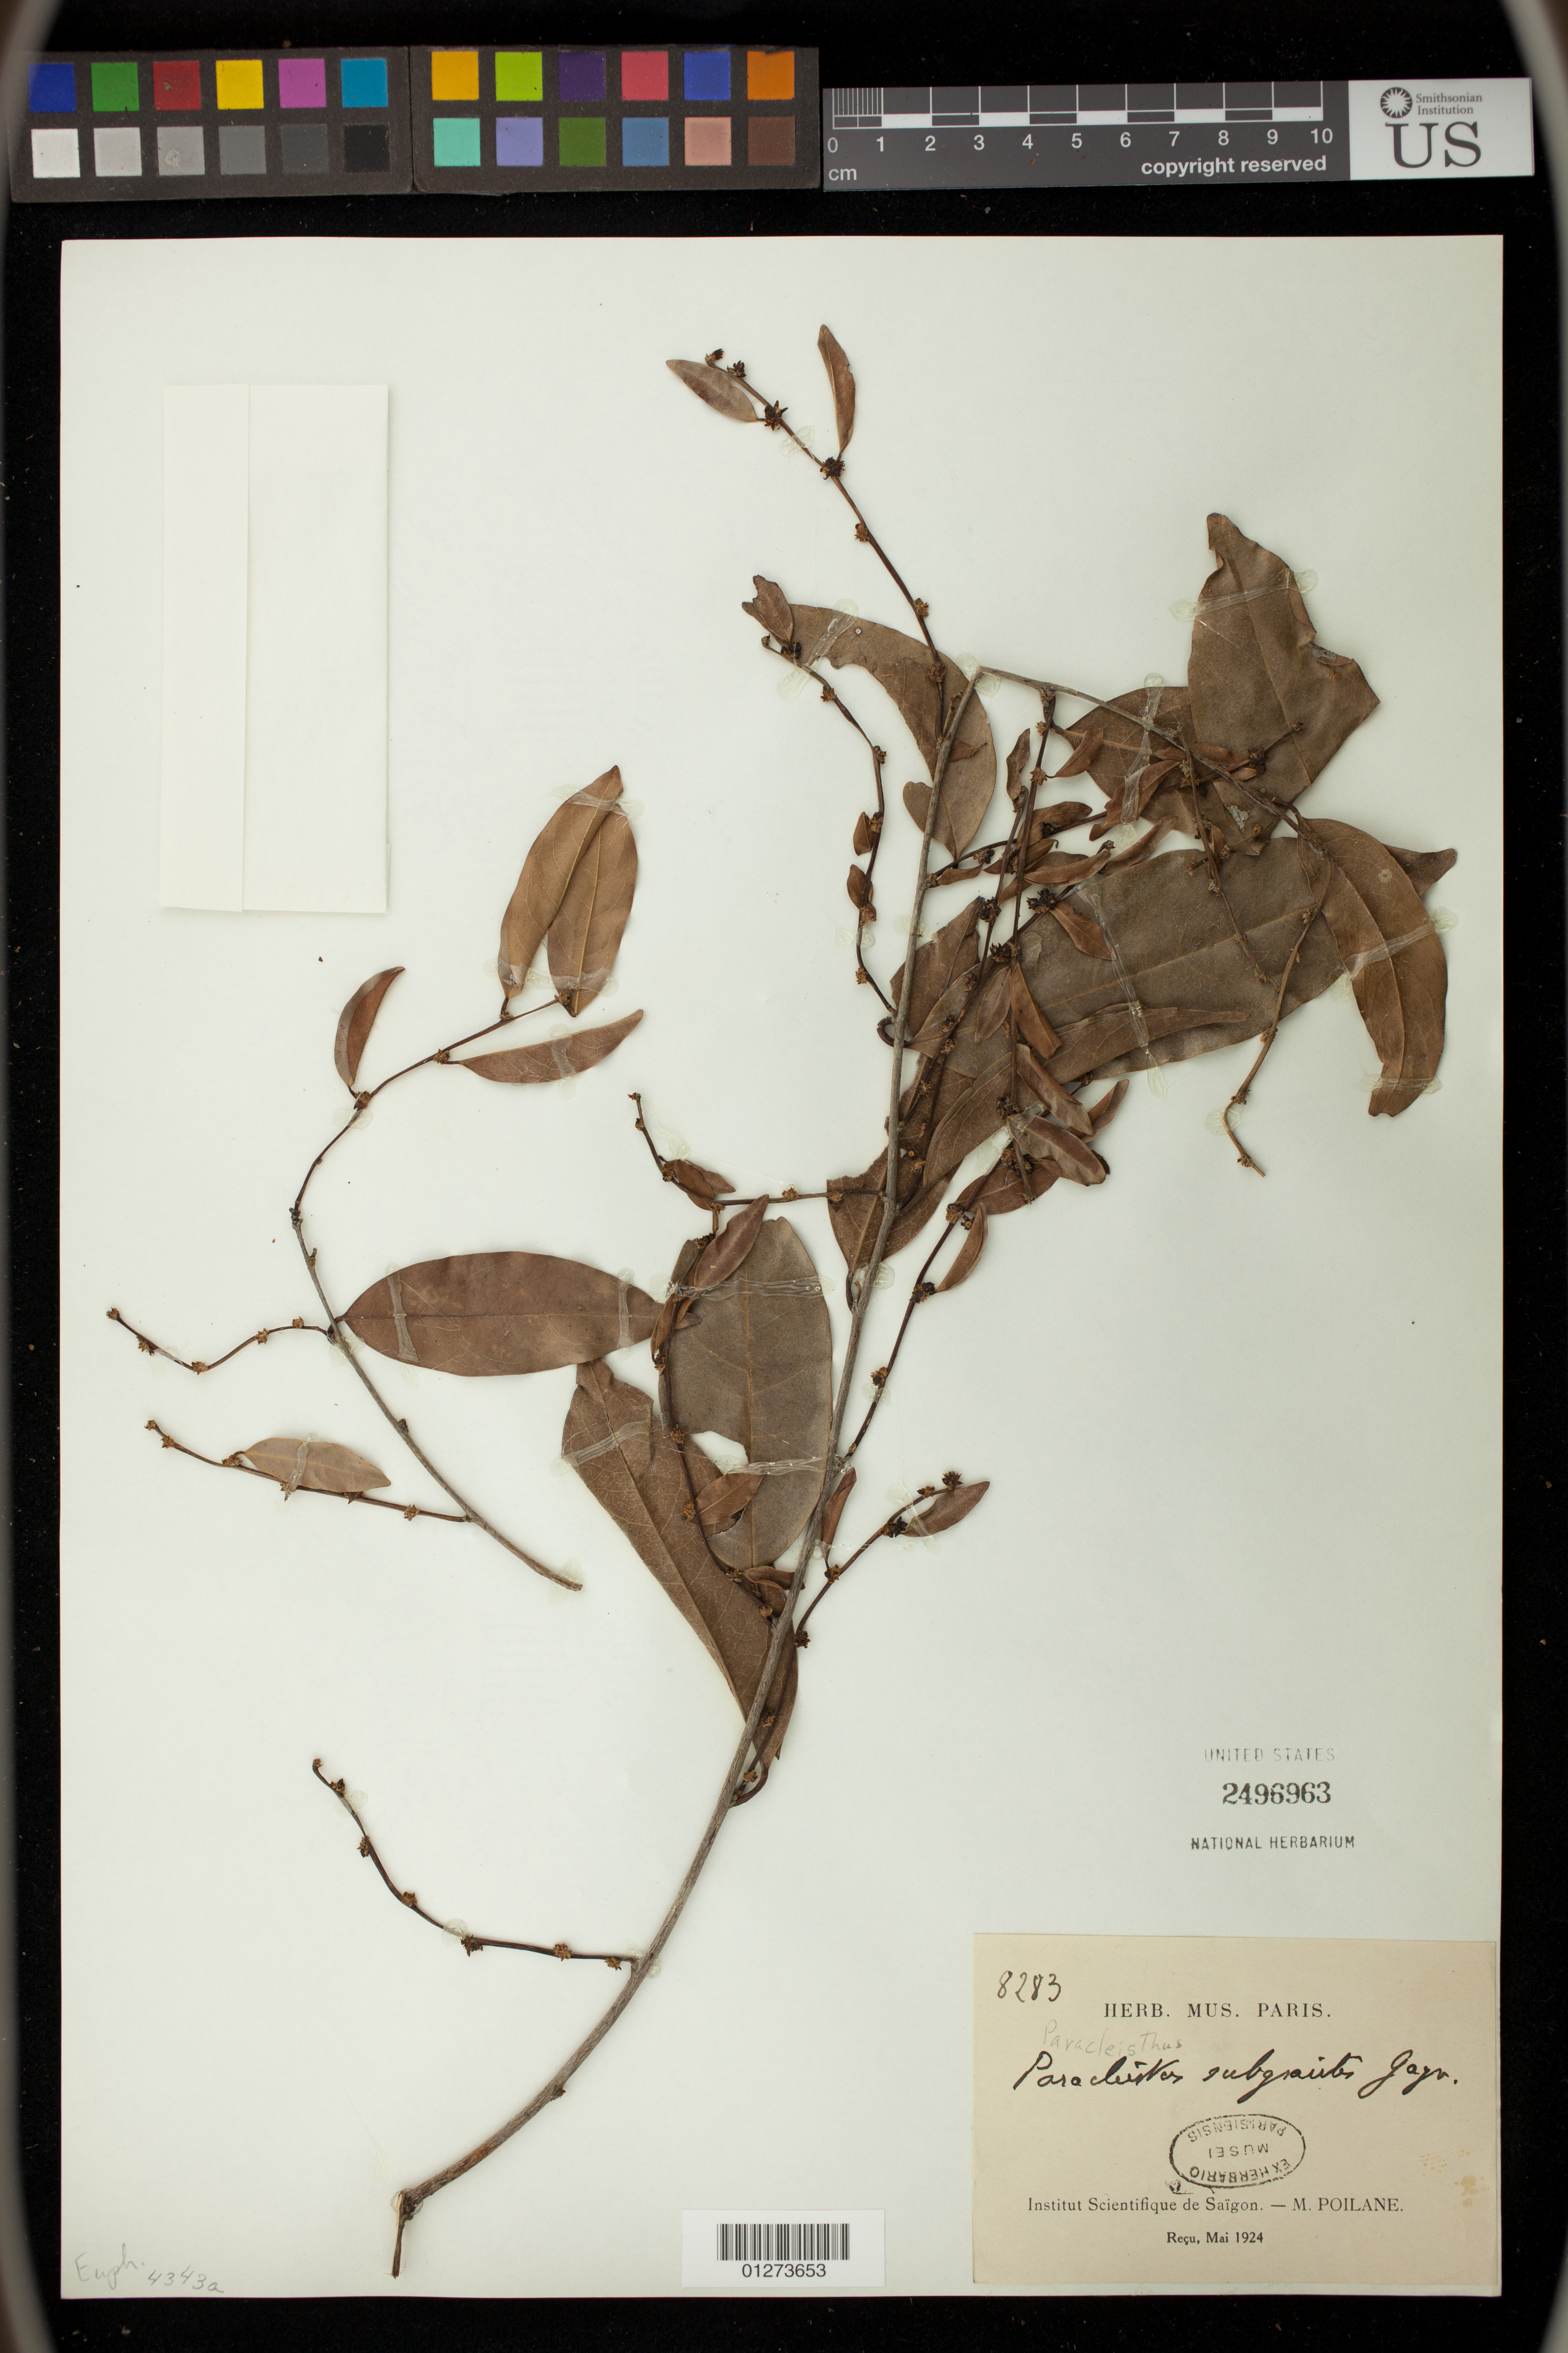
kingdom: Plantae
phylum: Tracheophyta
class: Magnoliopsida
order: Malpighiales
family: Phyllanthaceae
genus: Paracleisthus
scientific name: Paracleisthus subgracilis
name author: Gagnep.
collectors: M. Poilane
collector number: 8283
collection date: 1924-05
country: Vietnam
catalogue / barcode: US 2496963